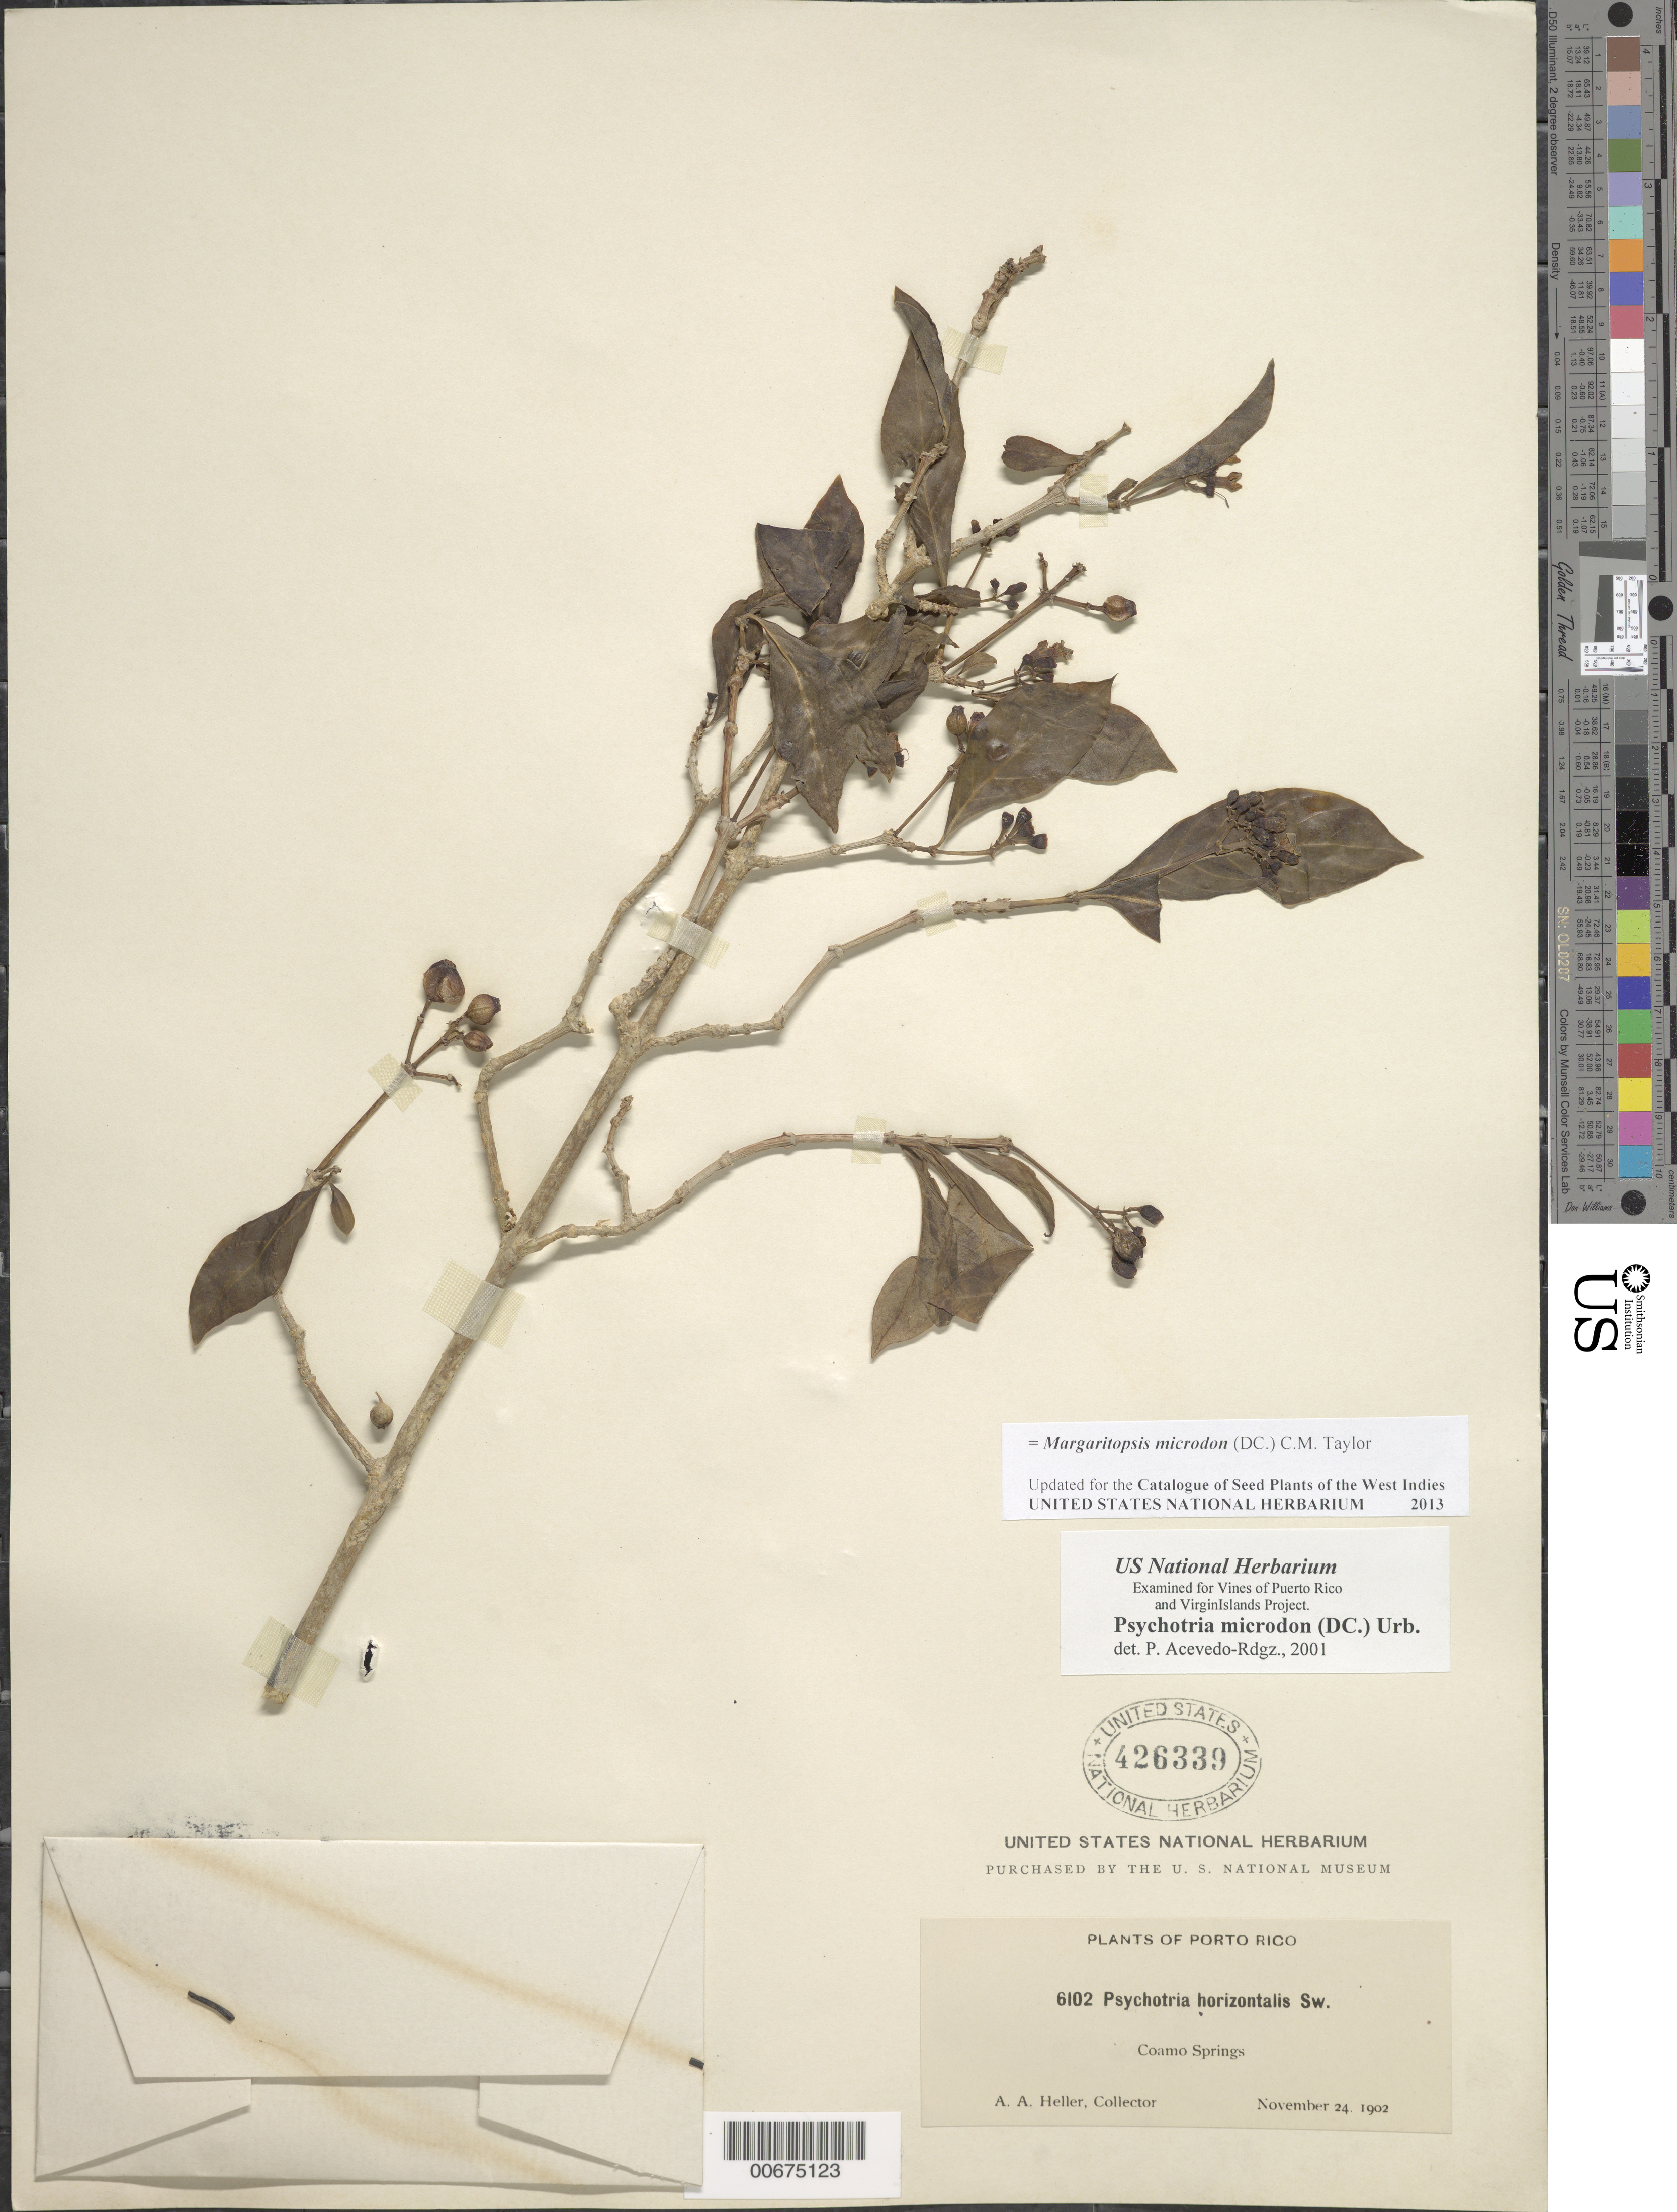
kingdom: Plantae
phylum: Tracheophyta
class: Magnoliopsida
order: Gentianales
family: Rubiaceae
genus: Margaritopsis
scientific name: Margaritopsis microdon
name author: (DC.) C.M. Taylor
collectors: A. A. Heller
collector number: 6102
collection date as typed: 24 Nov 1902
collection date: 1902-11-24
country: Puerto Rico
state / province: Coamo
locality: Coamo Springs.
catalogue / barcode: US 426339